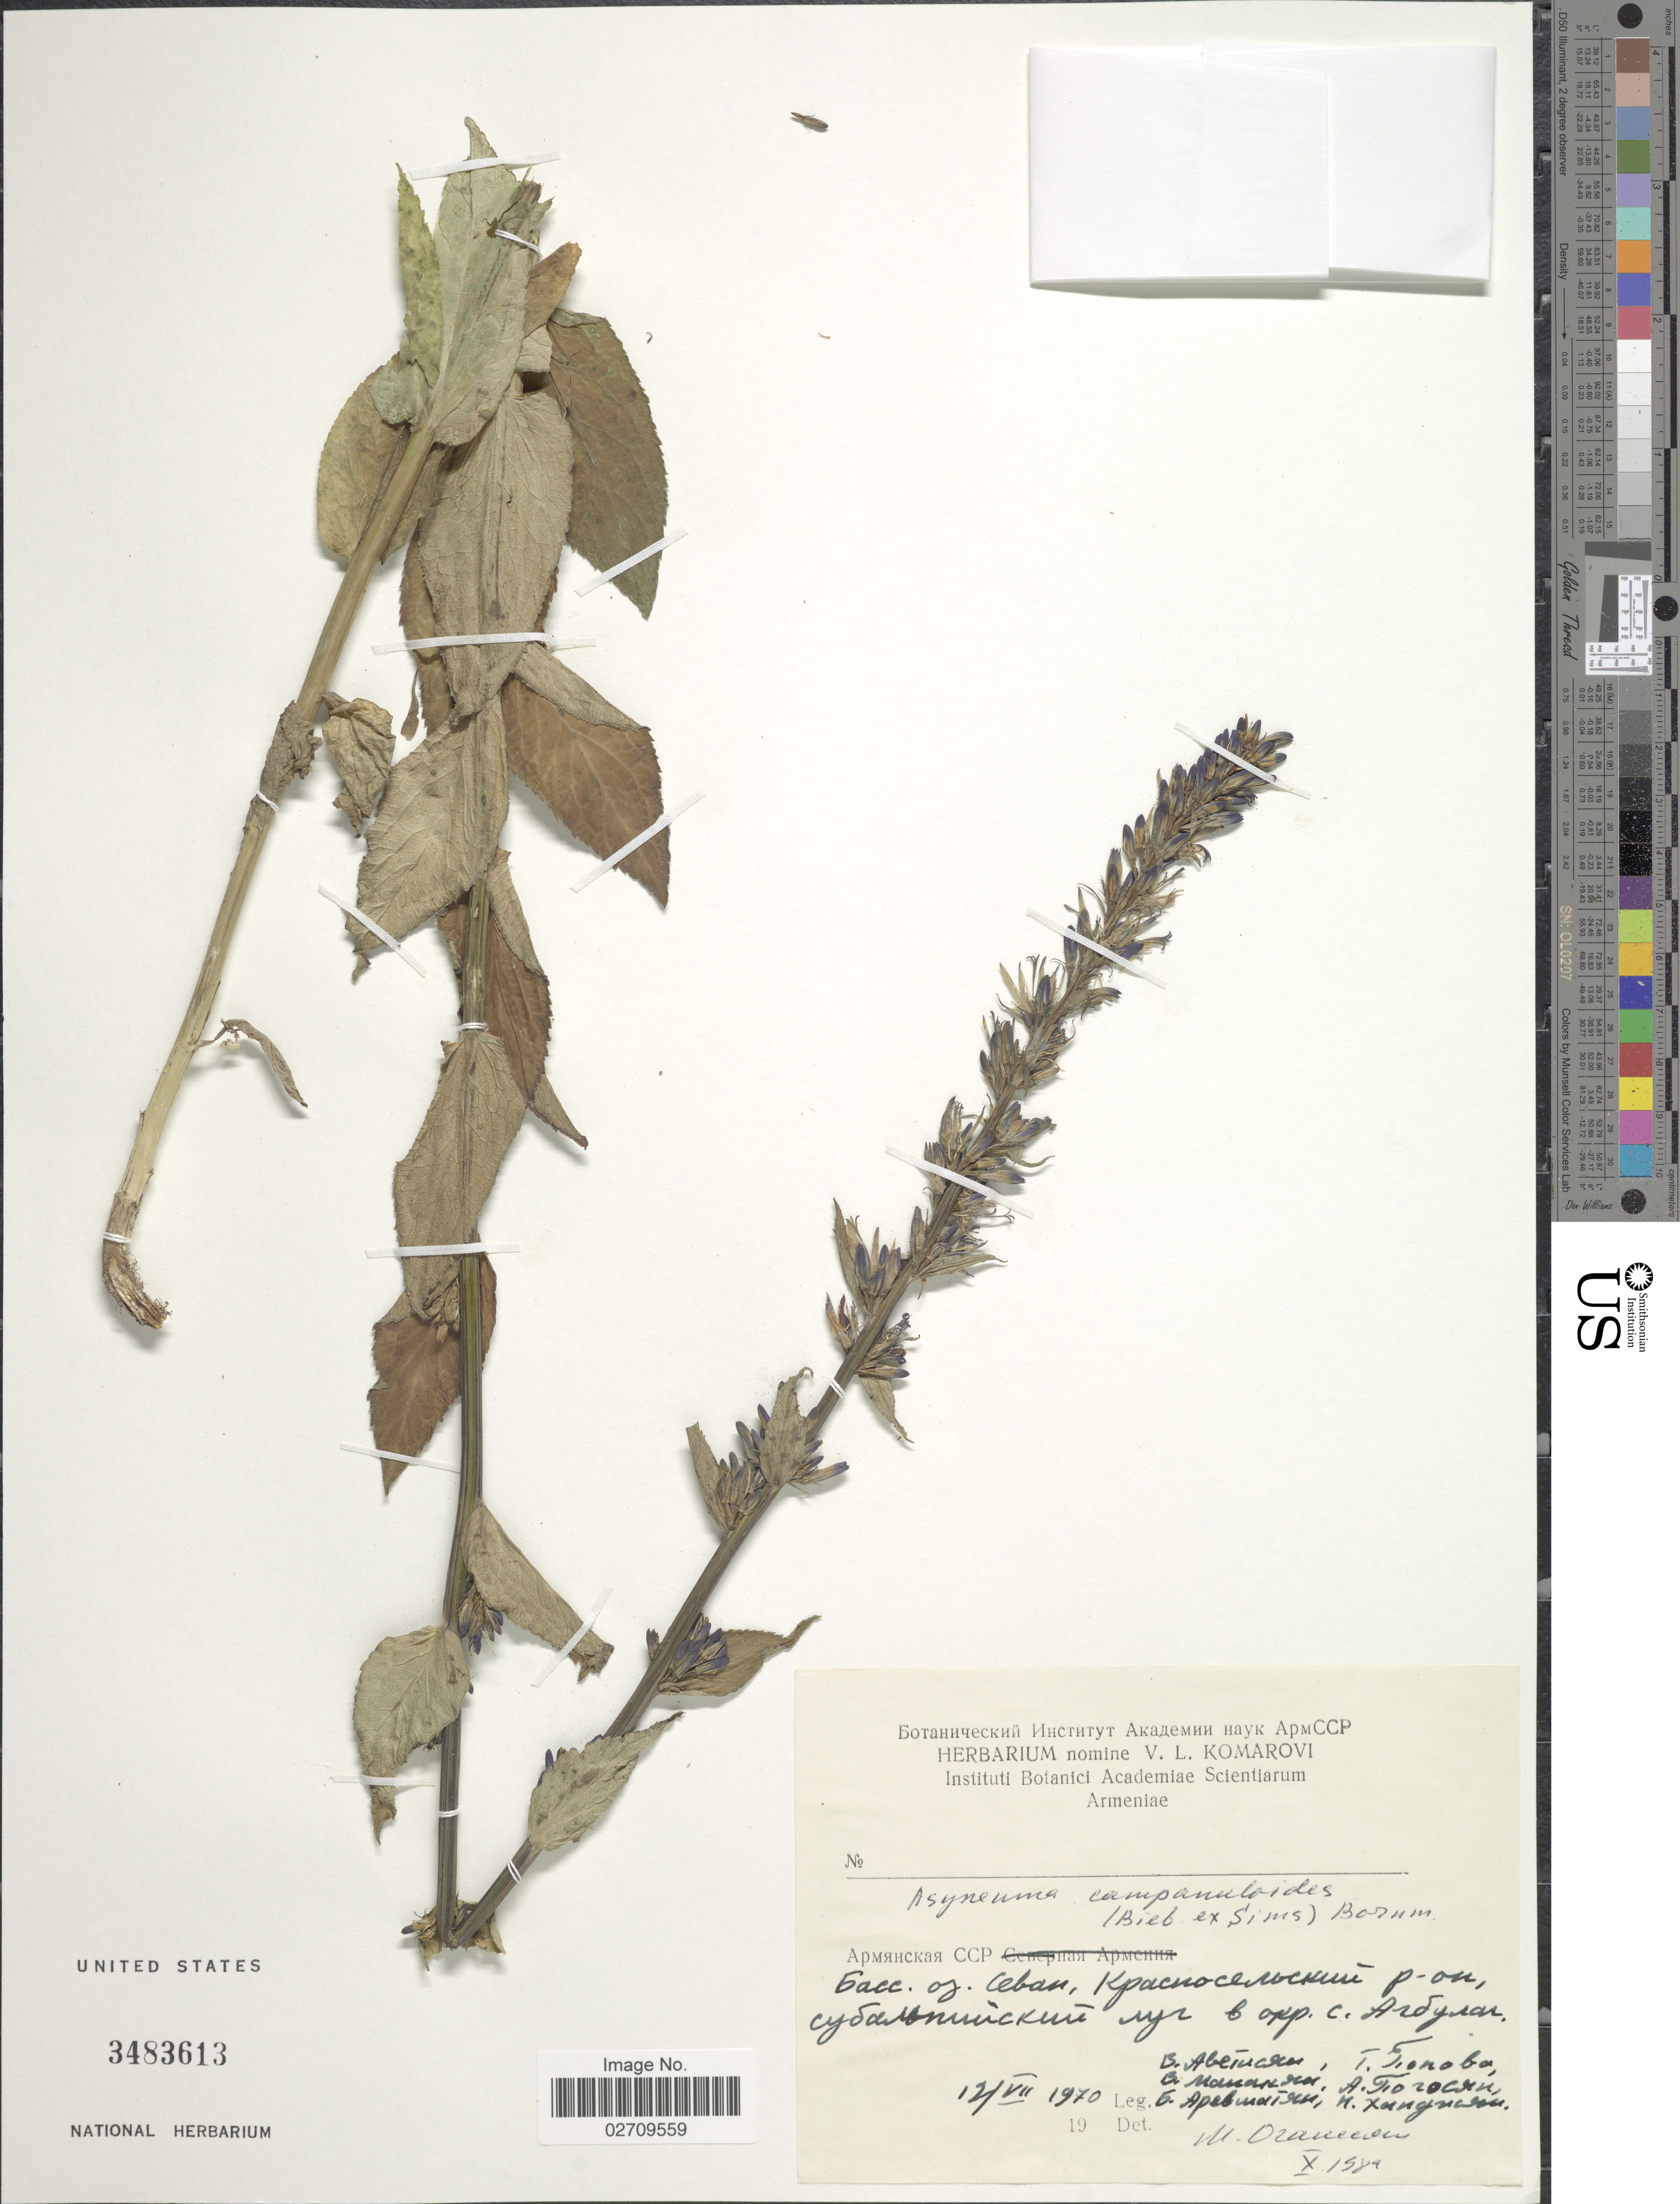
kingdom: Plantae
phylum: Tracheophyta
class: Magnoliopsida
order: Asterales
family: Campanulaceae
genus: Asyneuma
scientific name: Asyneuma campanuloides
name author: (M. Bieb. ex Sims) Bornm.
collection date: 1970-07-12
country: Armenia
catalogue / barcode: US 3483613